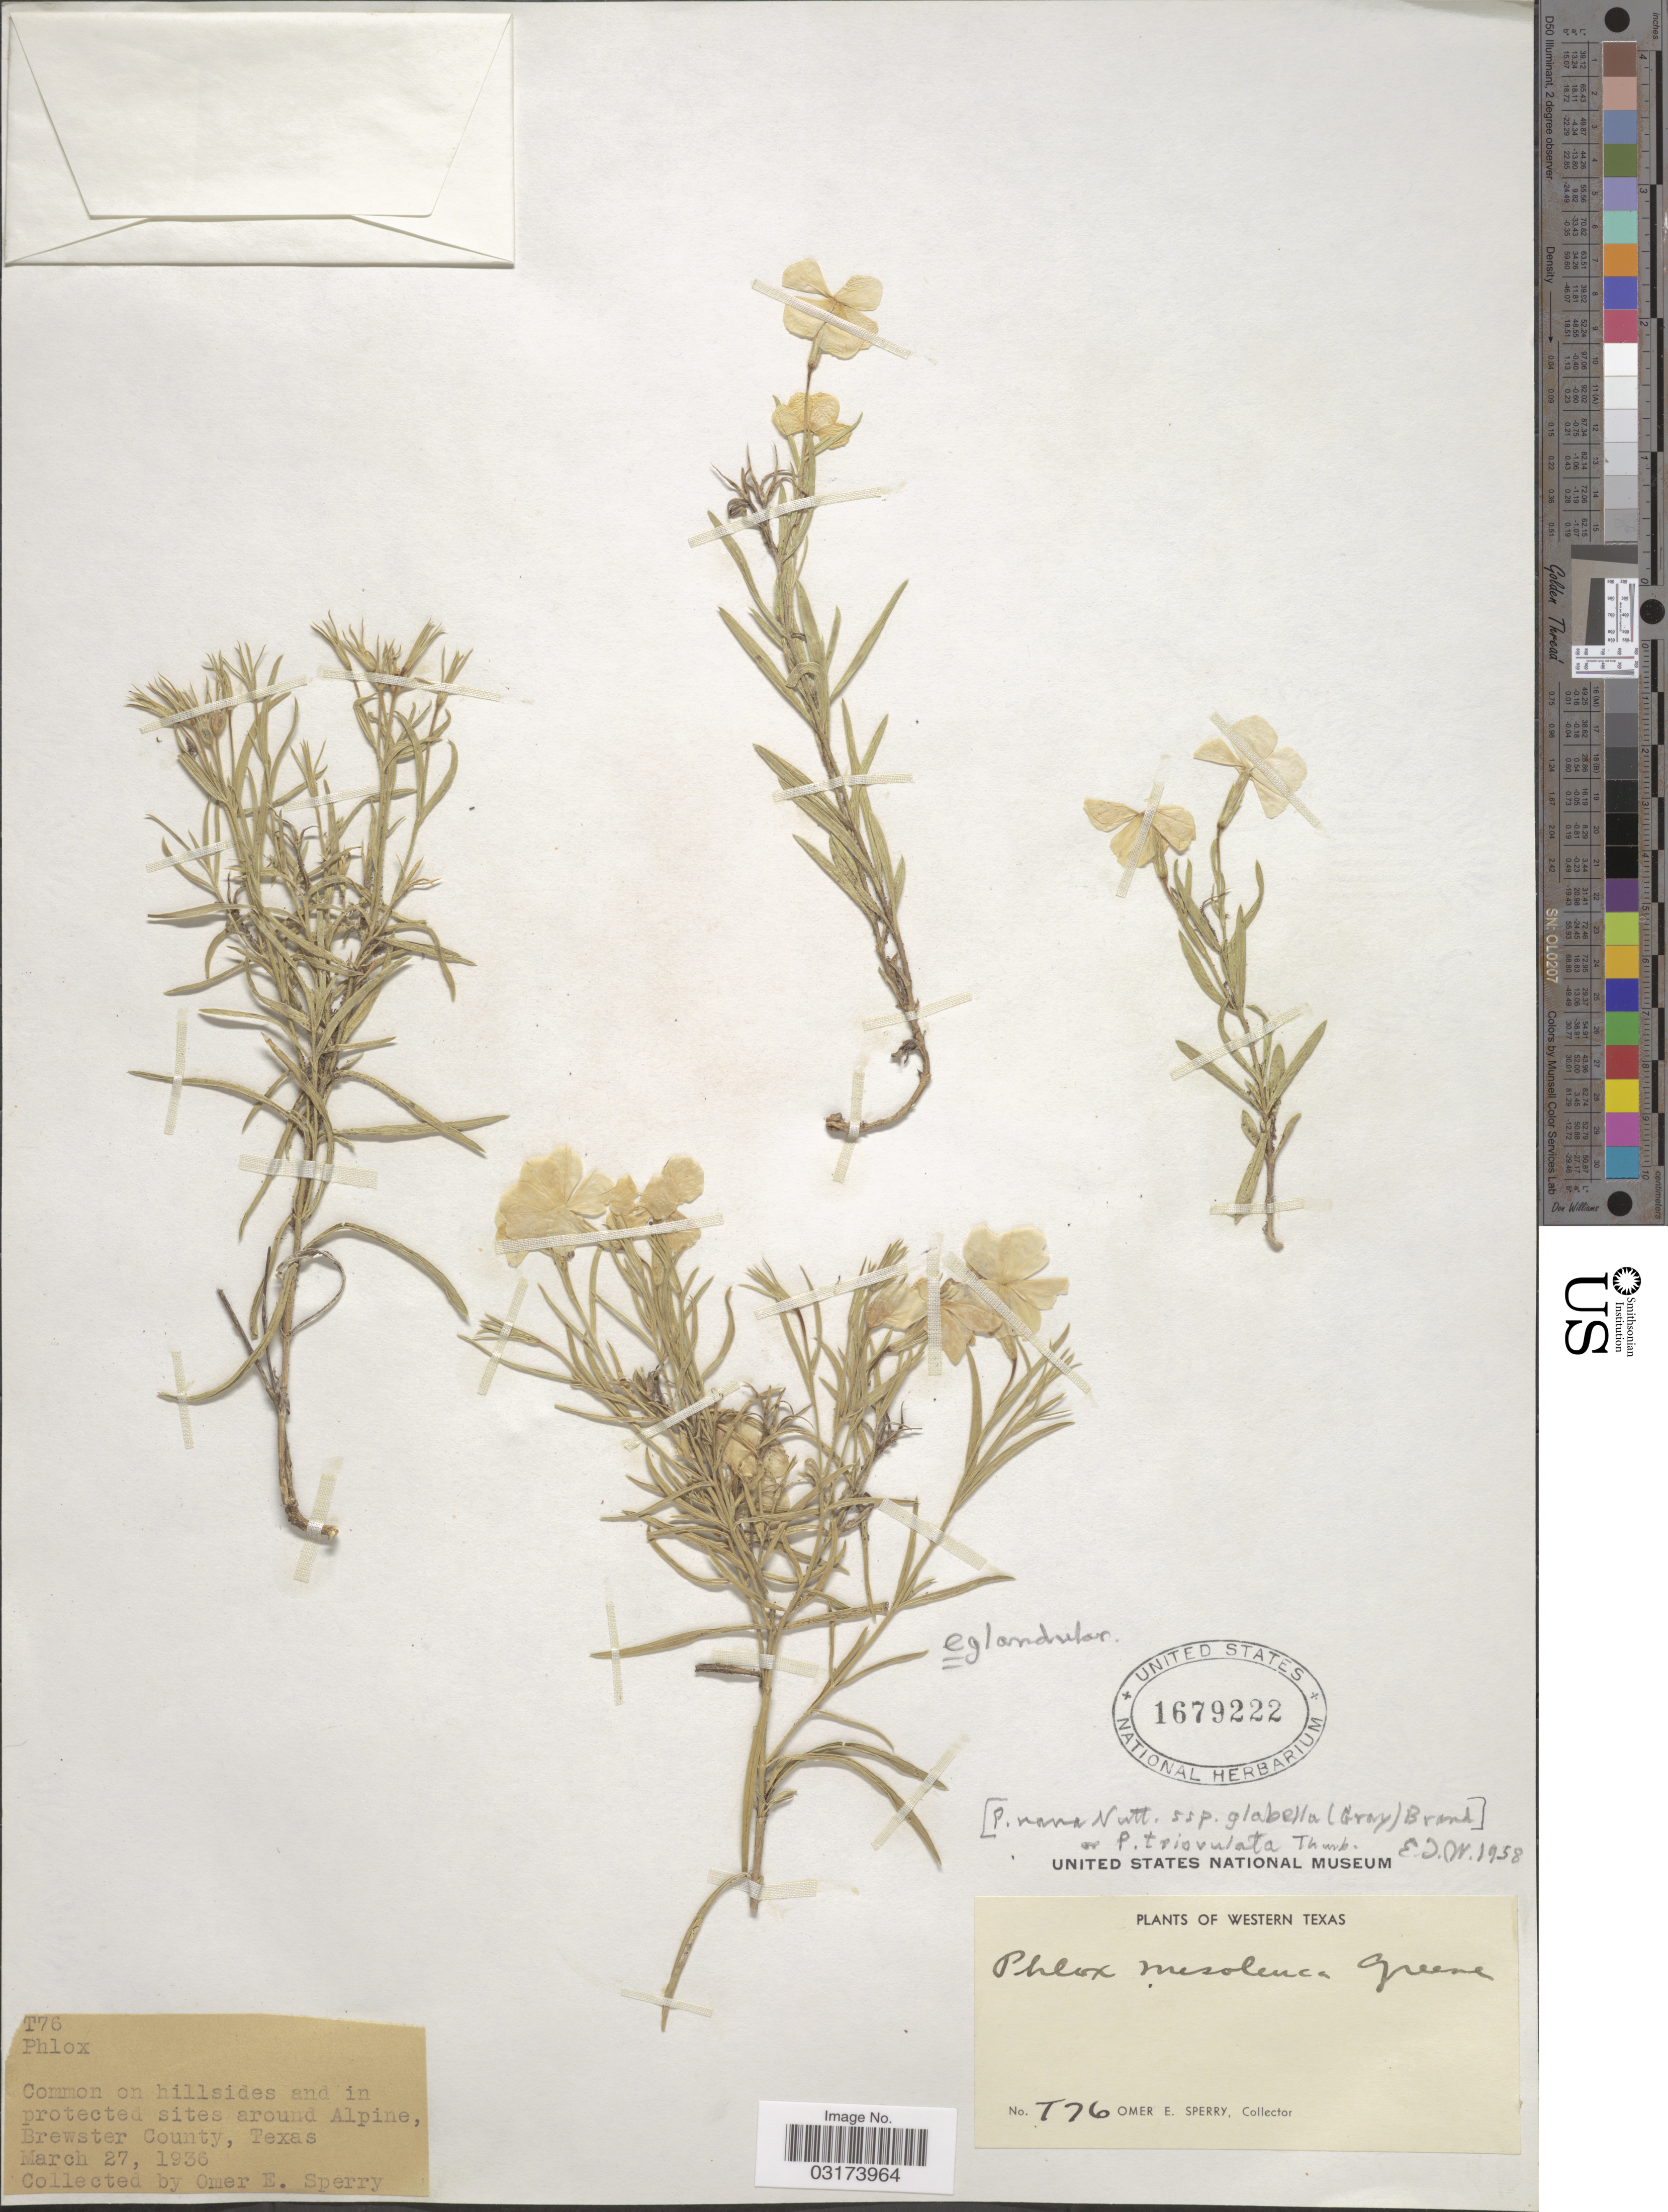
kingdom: Plantae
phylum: Tracheophyta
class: Magnoliopsida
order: Ericales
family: Polemoniaceae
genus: Phlox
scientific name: Phlox nana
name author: Nutt.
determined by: Mayfield, M. H.; Ferguson, C. J.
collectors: O. E. Sperry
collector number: T76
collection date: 1936-03-27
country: United States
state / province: Texas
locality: Western Texas, Brewster County.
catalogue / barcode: US 1679222